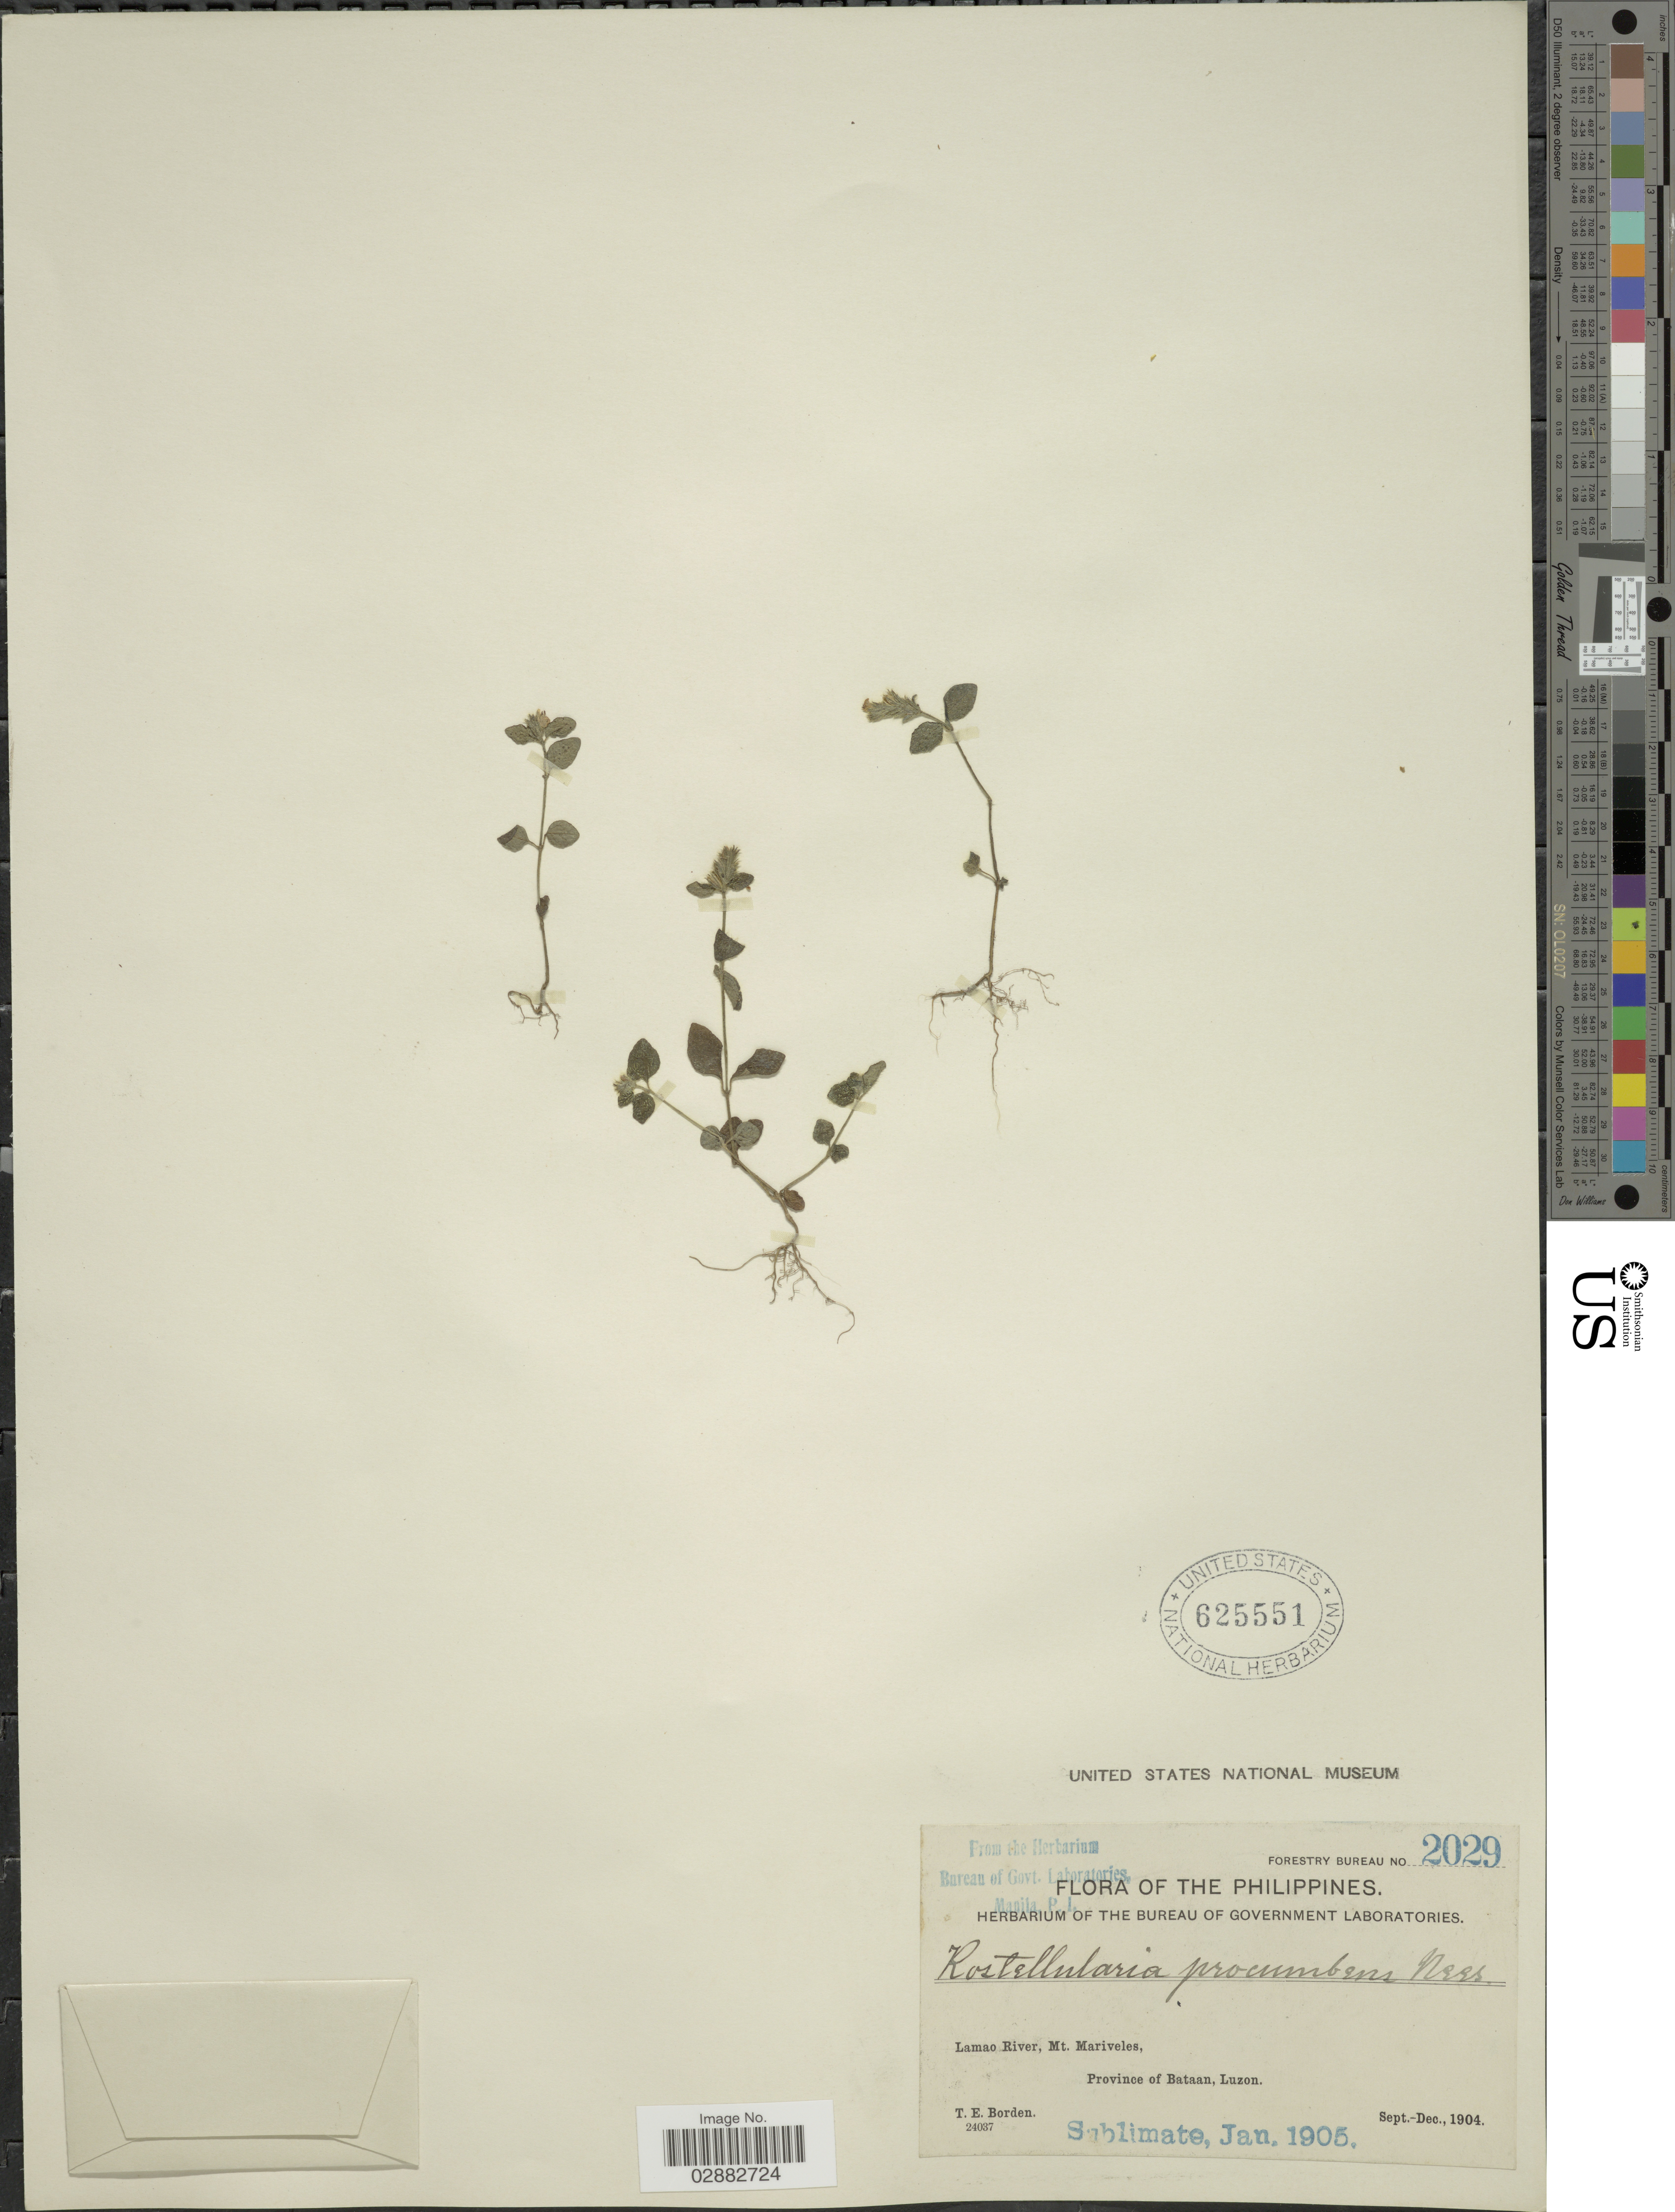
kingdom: Plantae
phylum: Tracheophyta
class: Magnoliopsida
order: Lamiales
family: Acanthaceae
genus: Justicia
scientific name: Justicia procumbens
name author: L.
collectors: T. E. Borden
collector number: Forestry Bureau 2029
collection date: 1904-09/1904-12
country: Philippines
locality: Lamao River, Mt. Mariveles, Province of Bataan, Luzon.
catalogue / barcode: US 625551